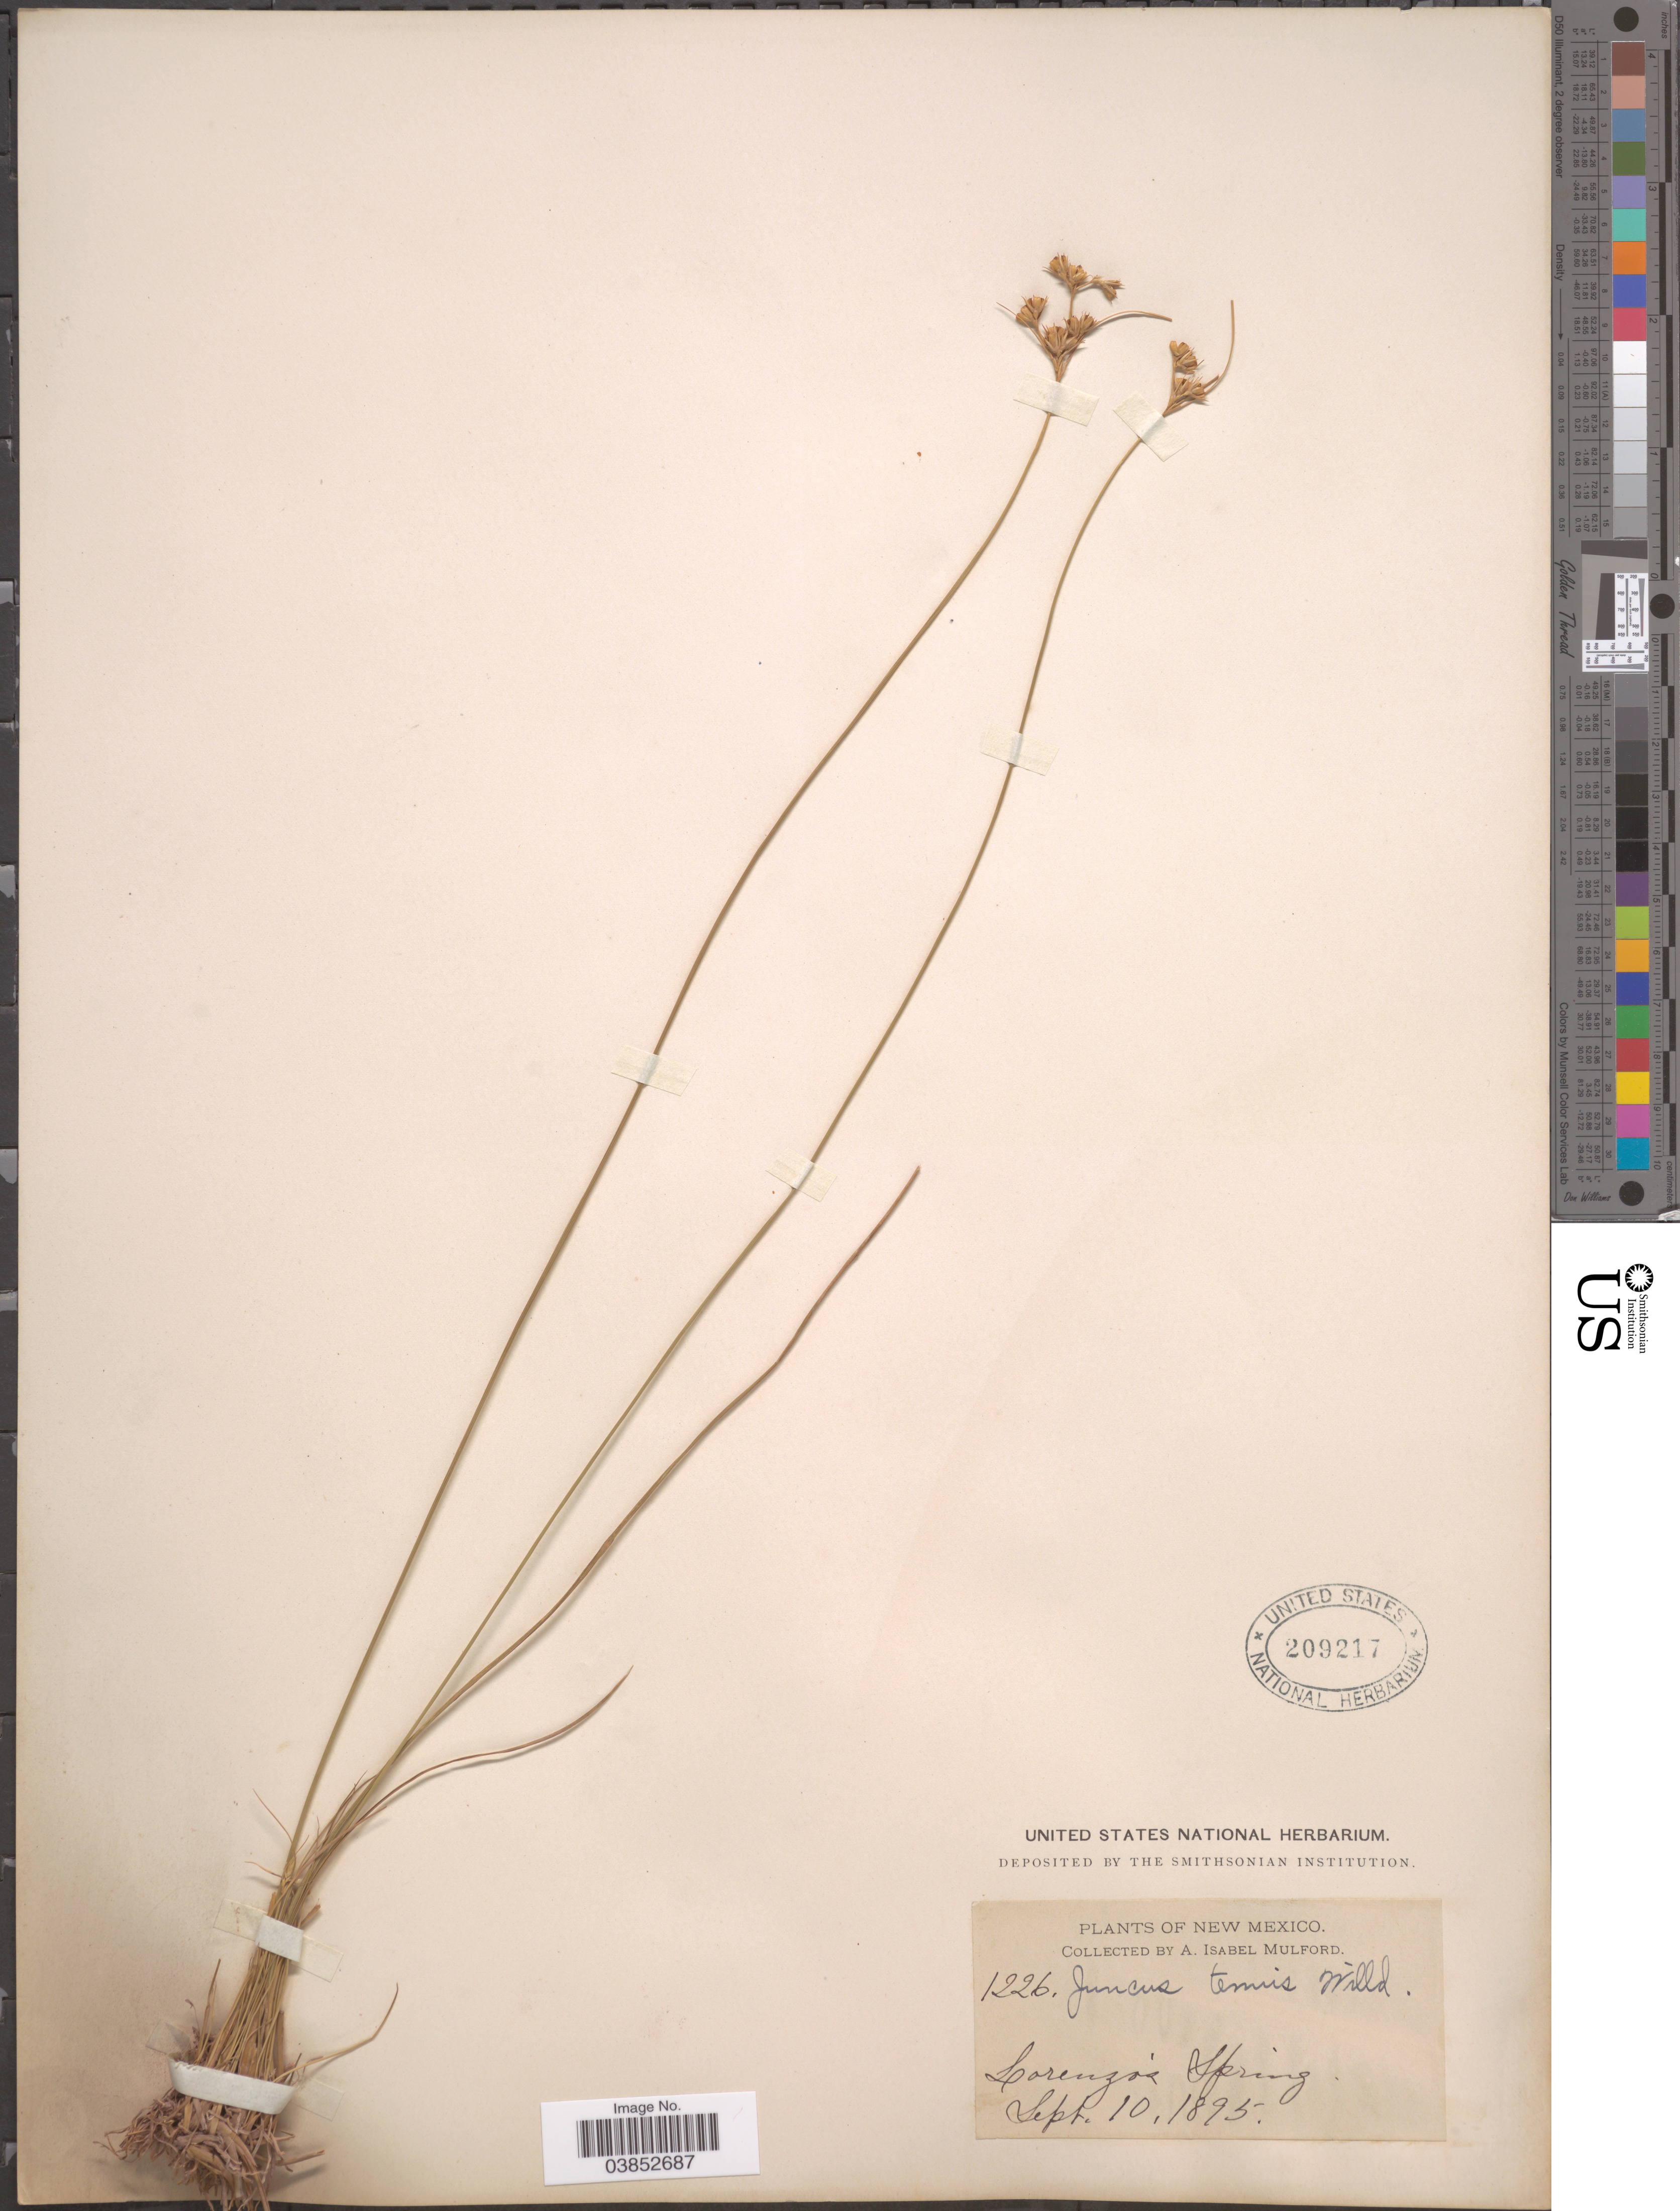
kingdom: Plantae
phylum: Tracheophyta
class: Liliopsida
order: Poales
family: Juncaceae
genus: Juncus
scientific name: Juncus dudleyi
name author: Wiegand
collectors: I. Mulford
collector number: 1226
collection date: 1895-09-10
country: United States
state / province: New Mexico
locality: Lorenzos Spring.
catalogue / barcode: US 209217